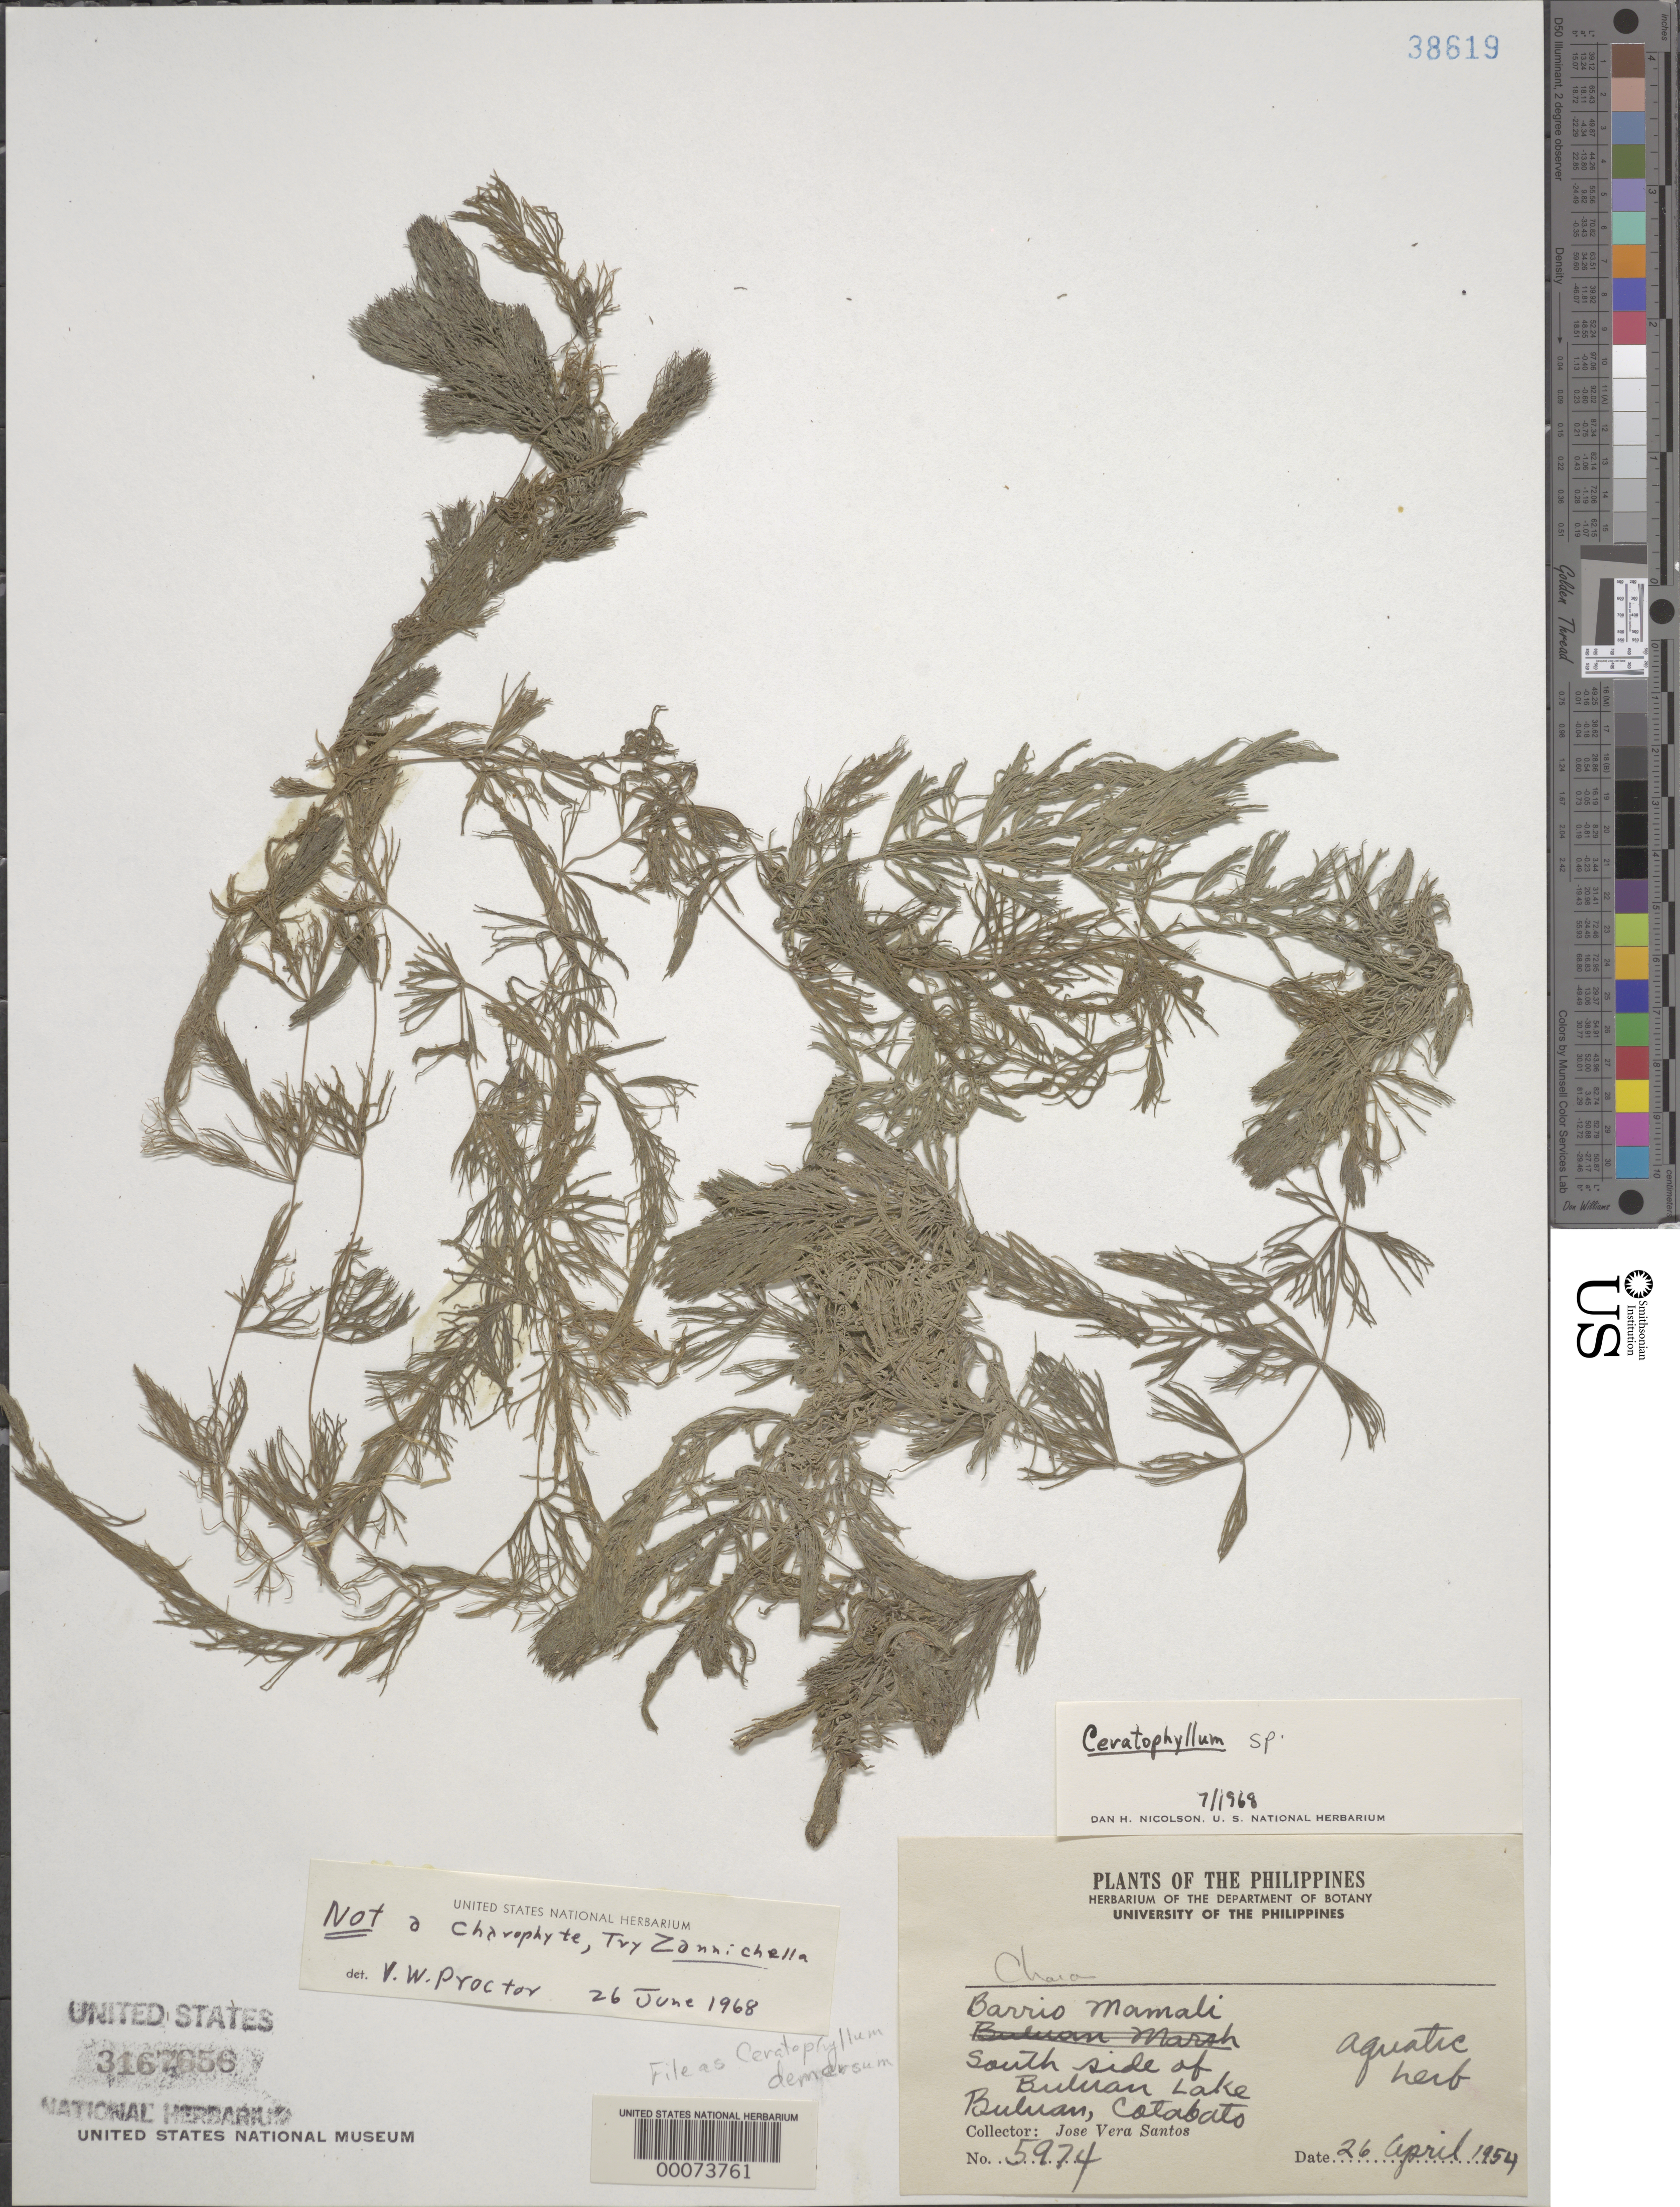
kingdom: Plantae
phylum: Tracheophyta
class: Magnoliopsida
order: Ceratophyllales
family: Ceratophyllaceae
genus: Ceratophyllum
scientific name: Ceratophyllum demersum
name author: L.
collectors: J. Santos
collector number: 5974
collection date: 1954-04-26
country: Philippines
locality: Barrio Mamali. South side of Buluan Lake. Buluan, Cotabato.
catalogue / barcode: US 3167656